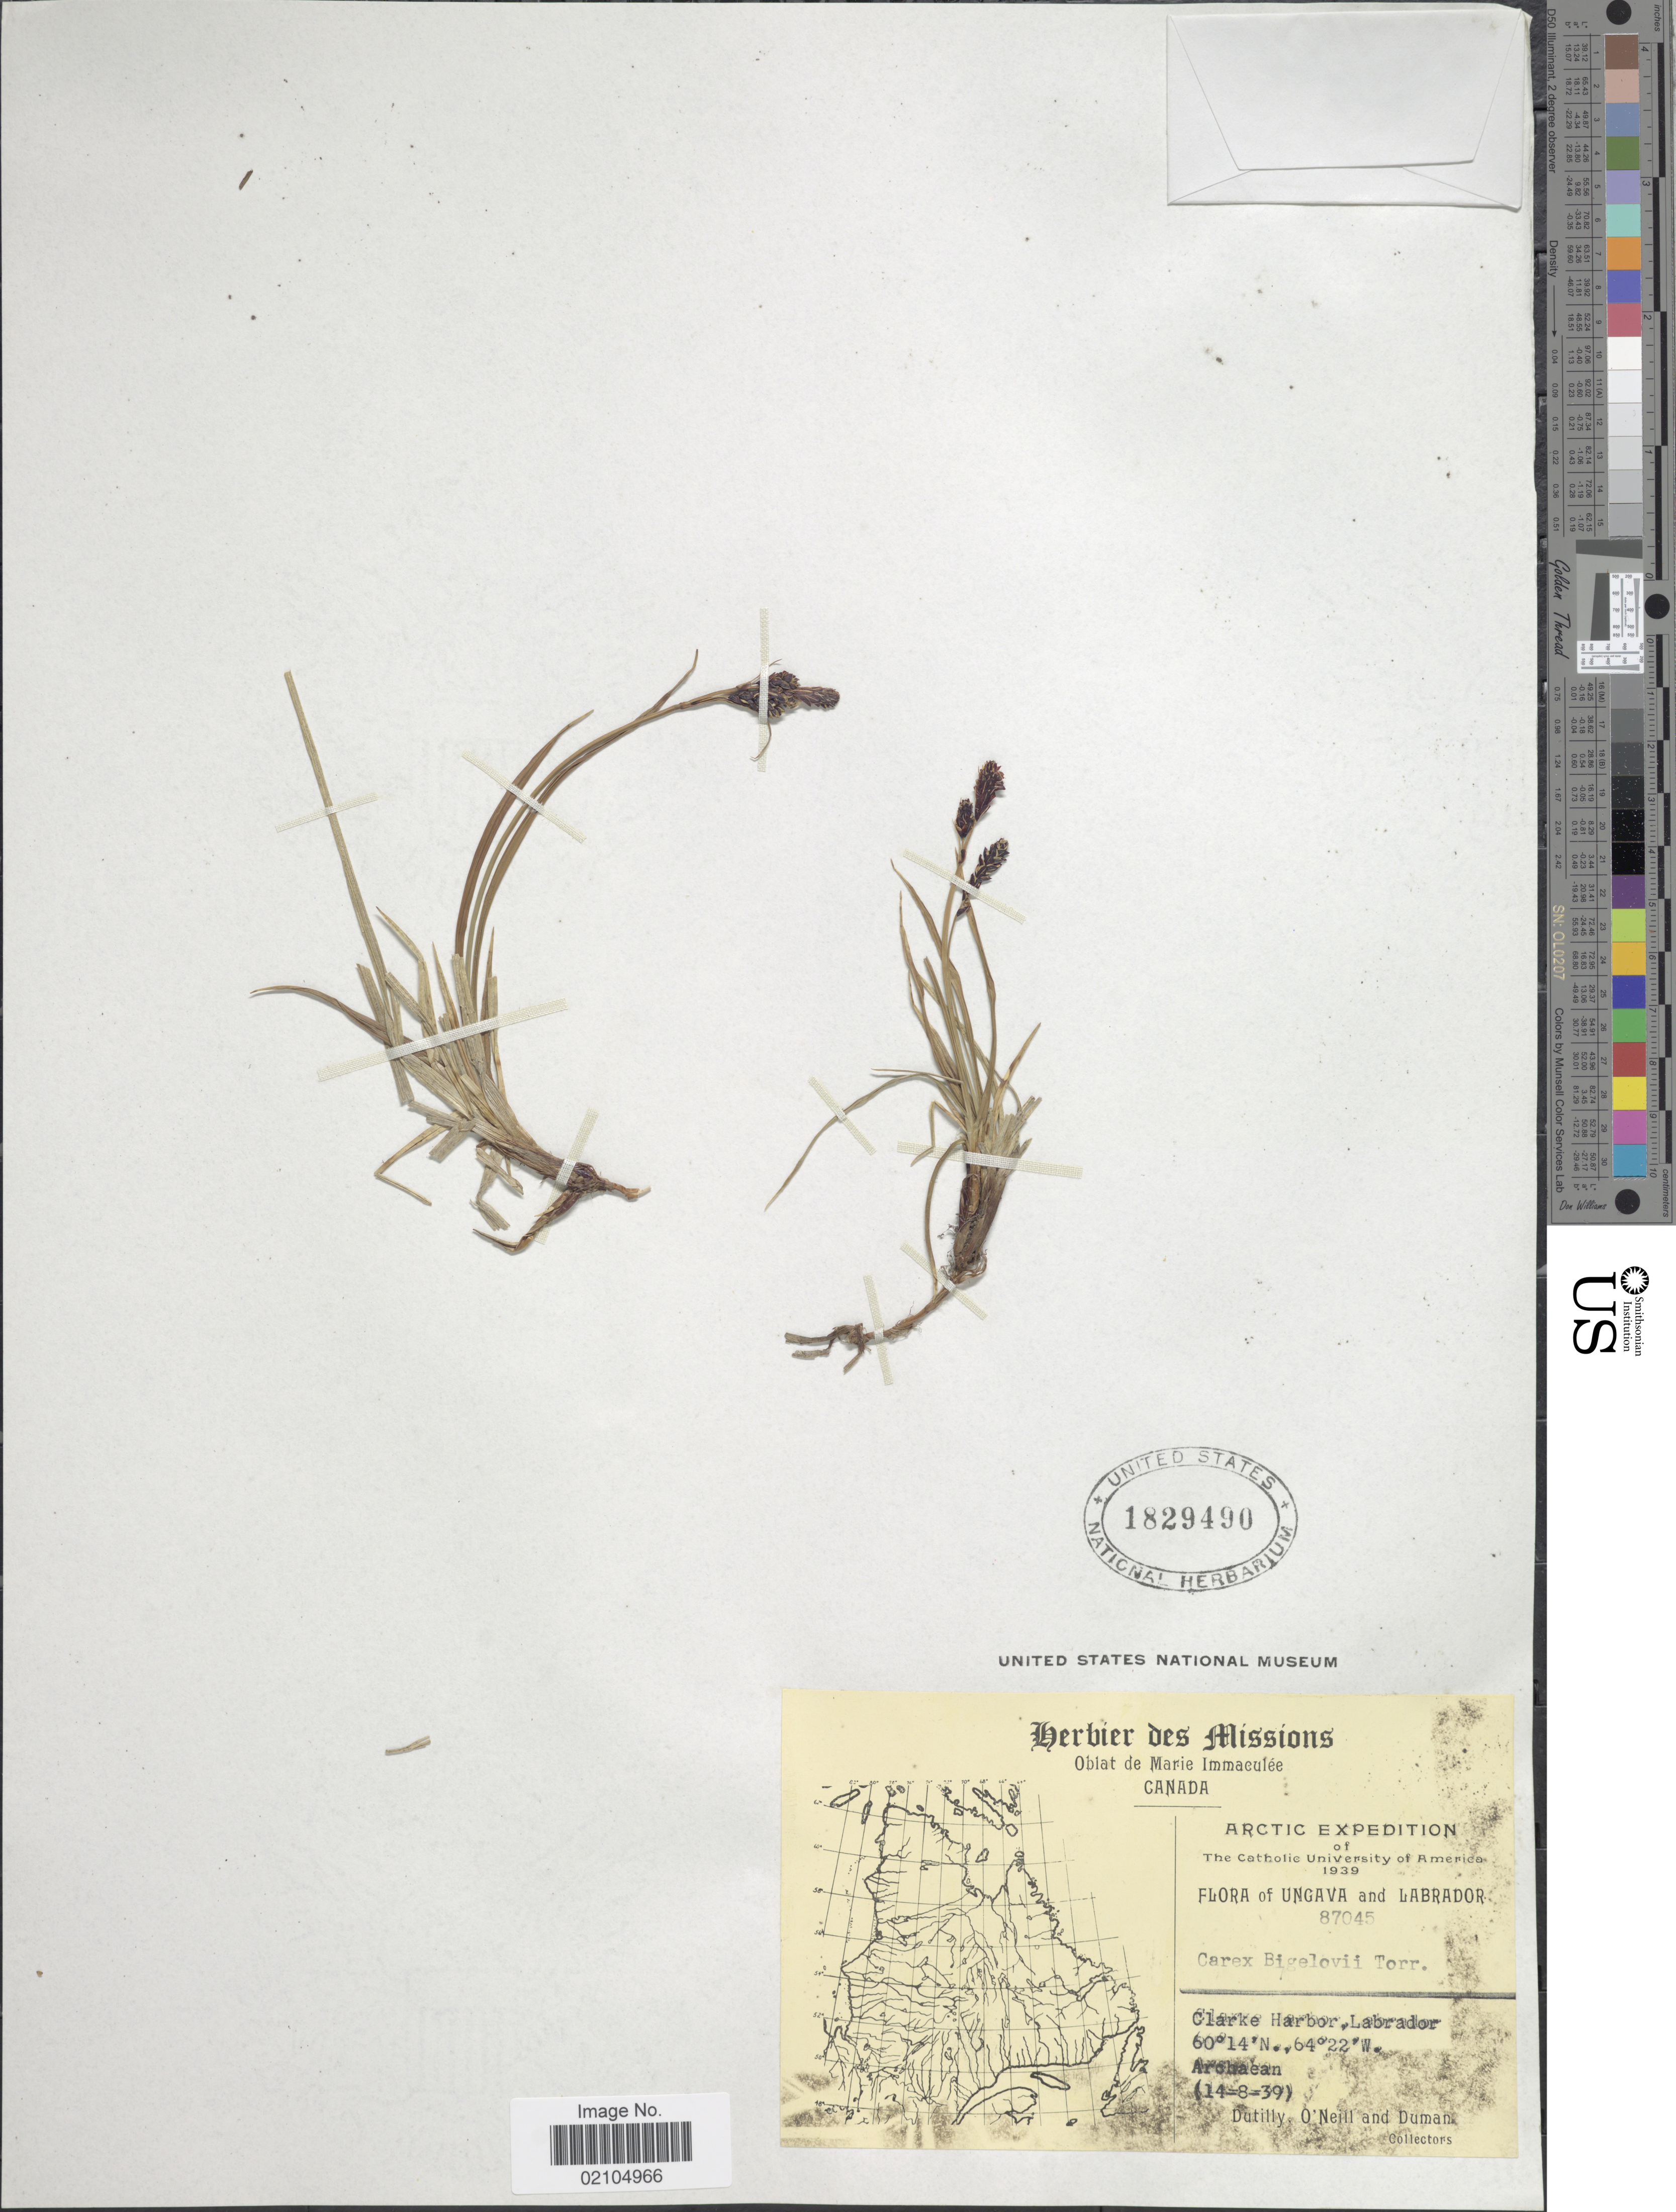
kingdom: Plantae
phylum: Tracheophyta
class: Liliopsida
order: Poales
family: Cyperaceae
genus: Carex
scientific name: Carex bigelowii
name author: Torr. ex Schwein.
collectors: -. Dutilly, O' Neill & -. Duman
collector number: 87045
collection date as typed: Transcribed d/m/y: 14/8/39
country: Canada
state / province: Newfoundland and Labrador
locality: Arctic. Ungava and Labrador. Clarke Harbor, Labrador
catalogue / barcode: US 1829490